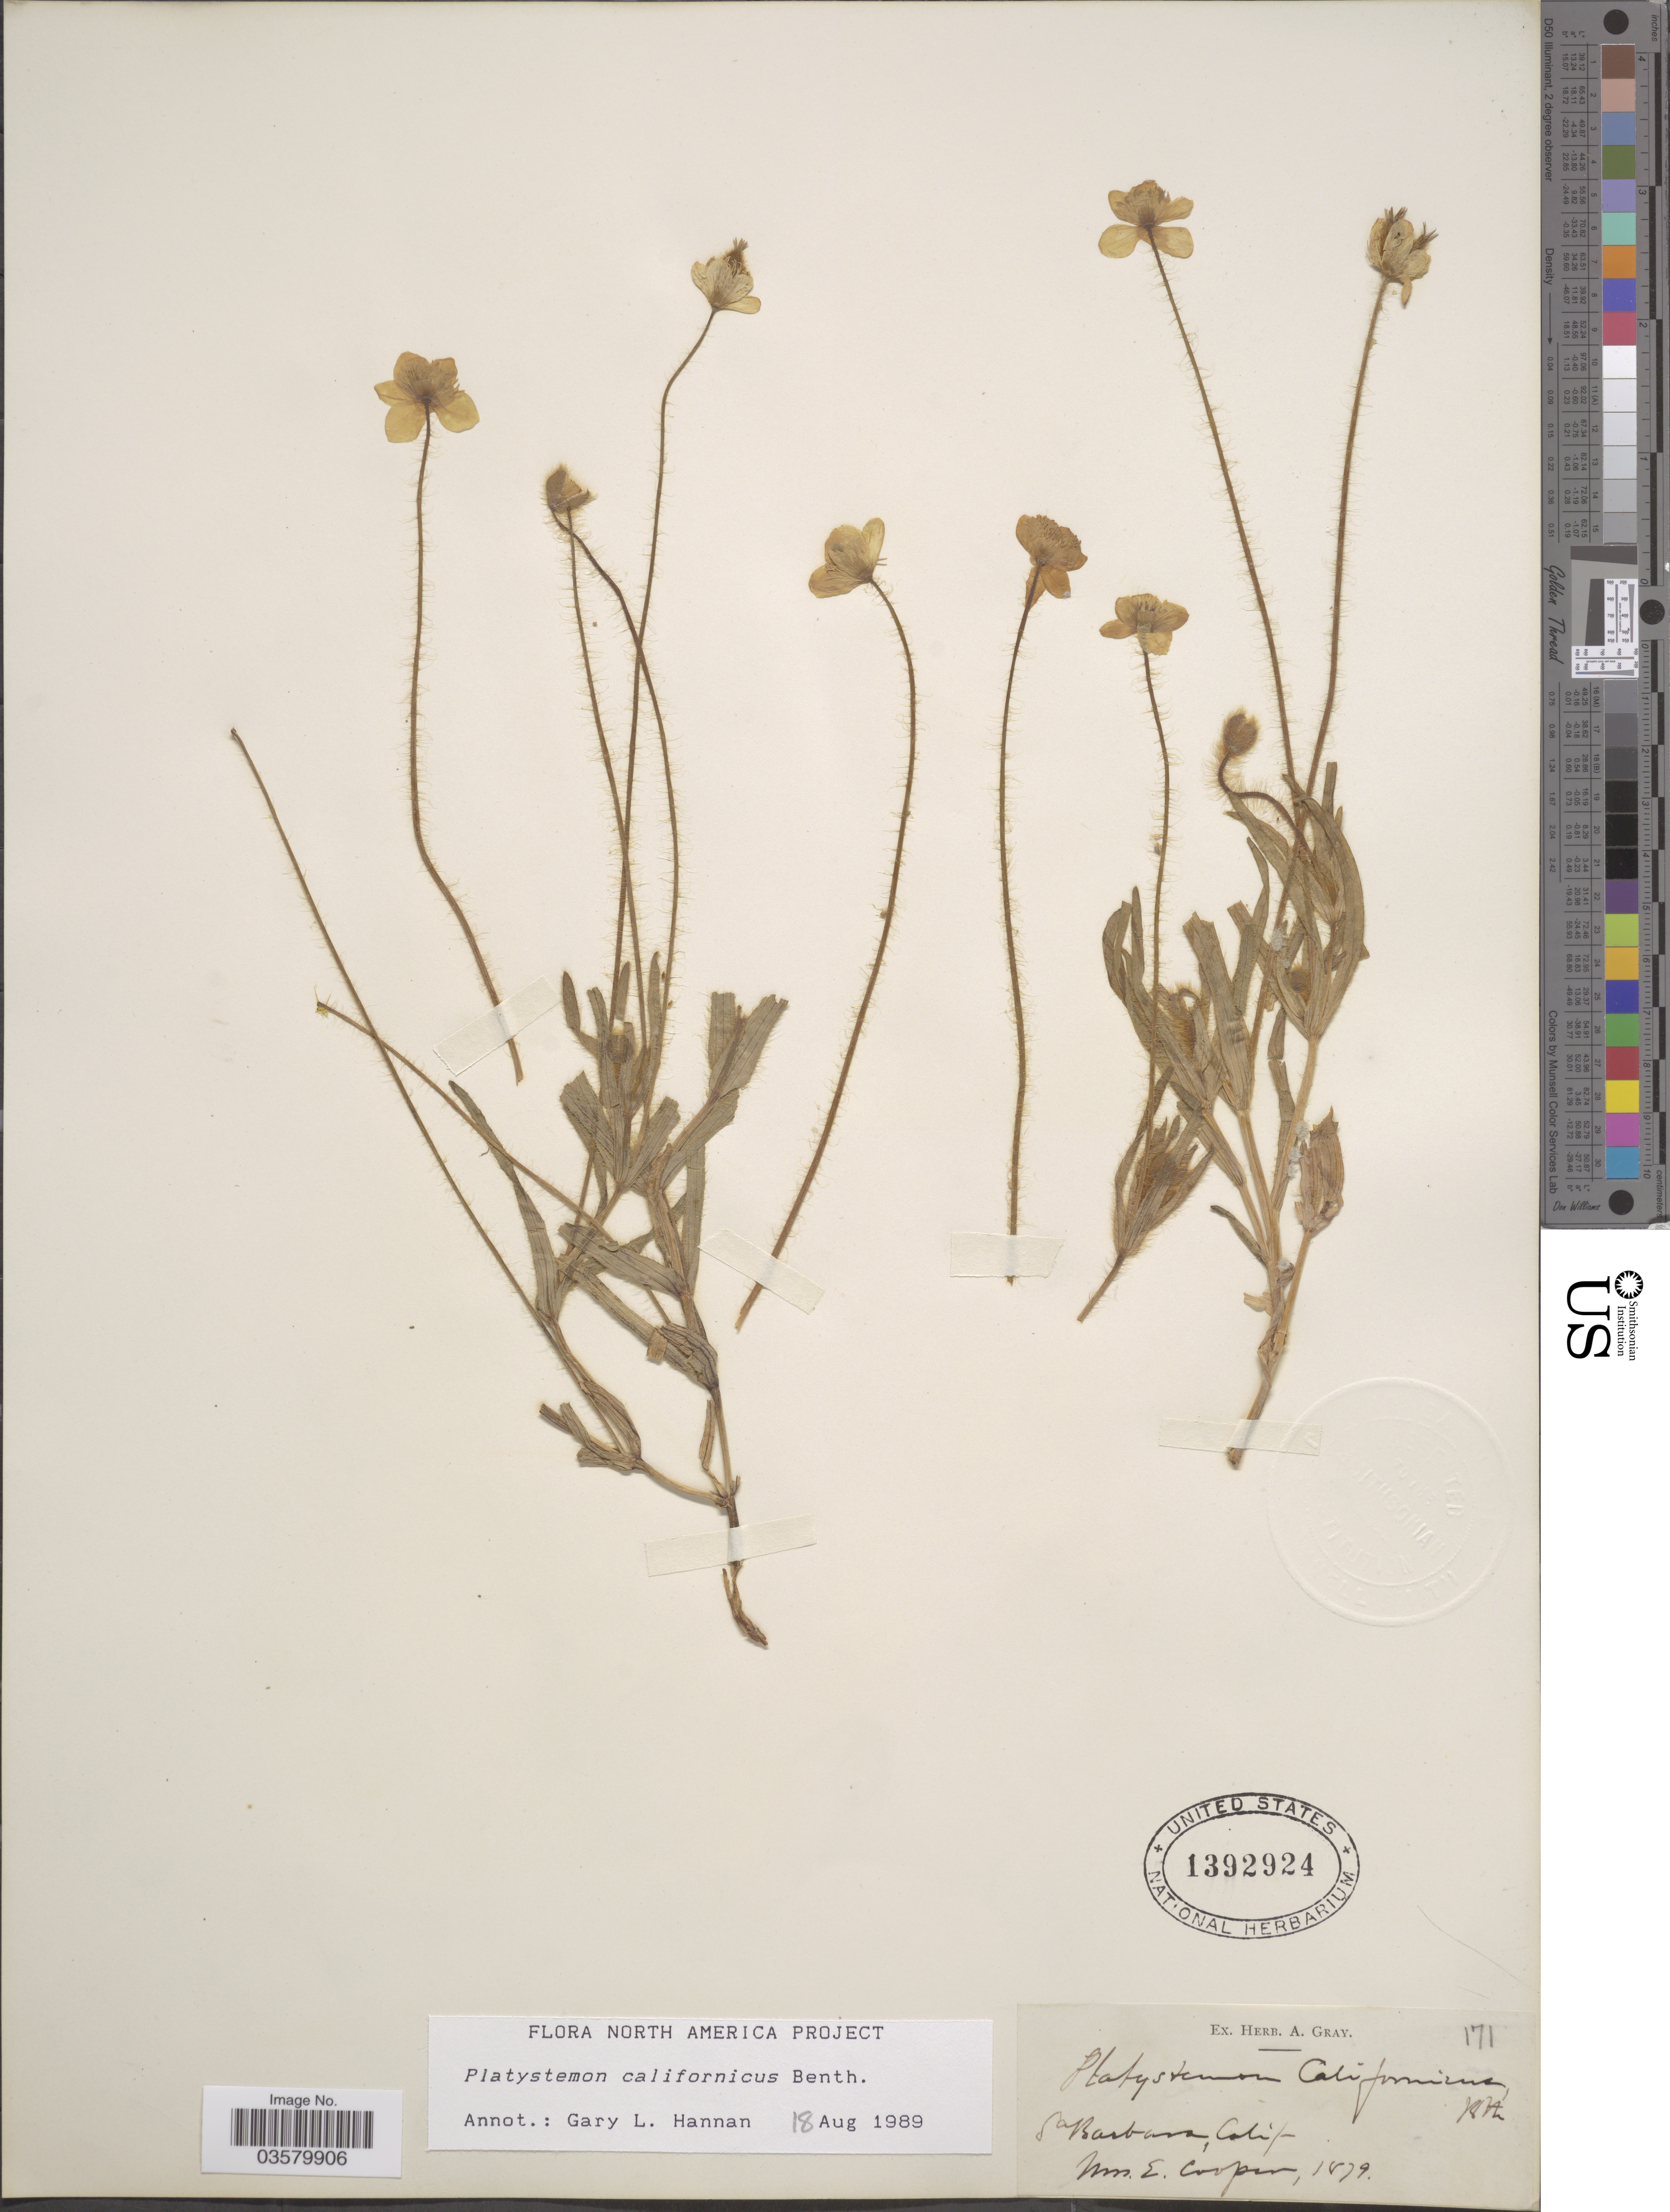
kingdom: Plantae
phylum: Tracheophyta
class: Magnoliopsida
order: Ranunculales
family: Papaveraceae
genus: Platystemon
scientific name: Platystemon californicus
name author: Benth.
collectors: E. Cooper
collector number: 171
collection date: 1879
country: United States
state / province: California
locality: Sa Barbara.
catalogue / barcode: US 1392924